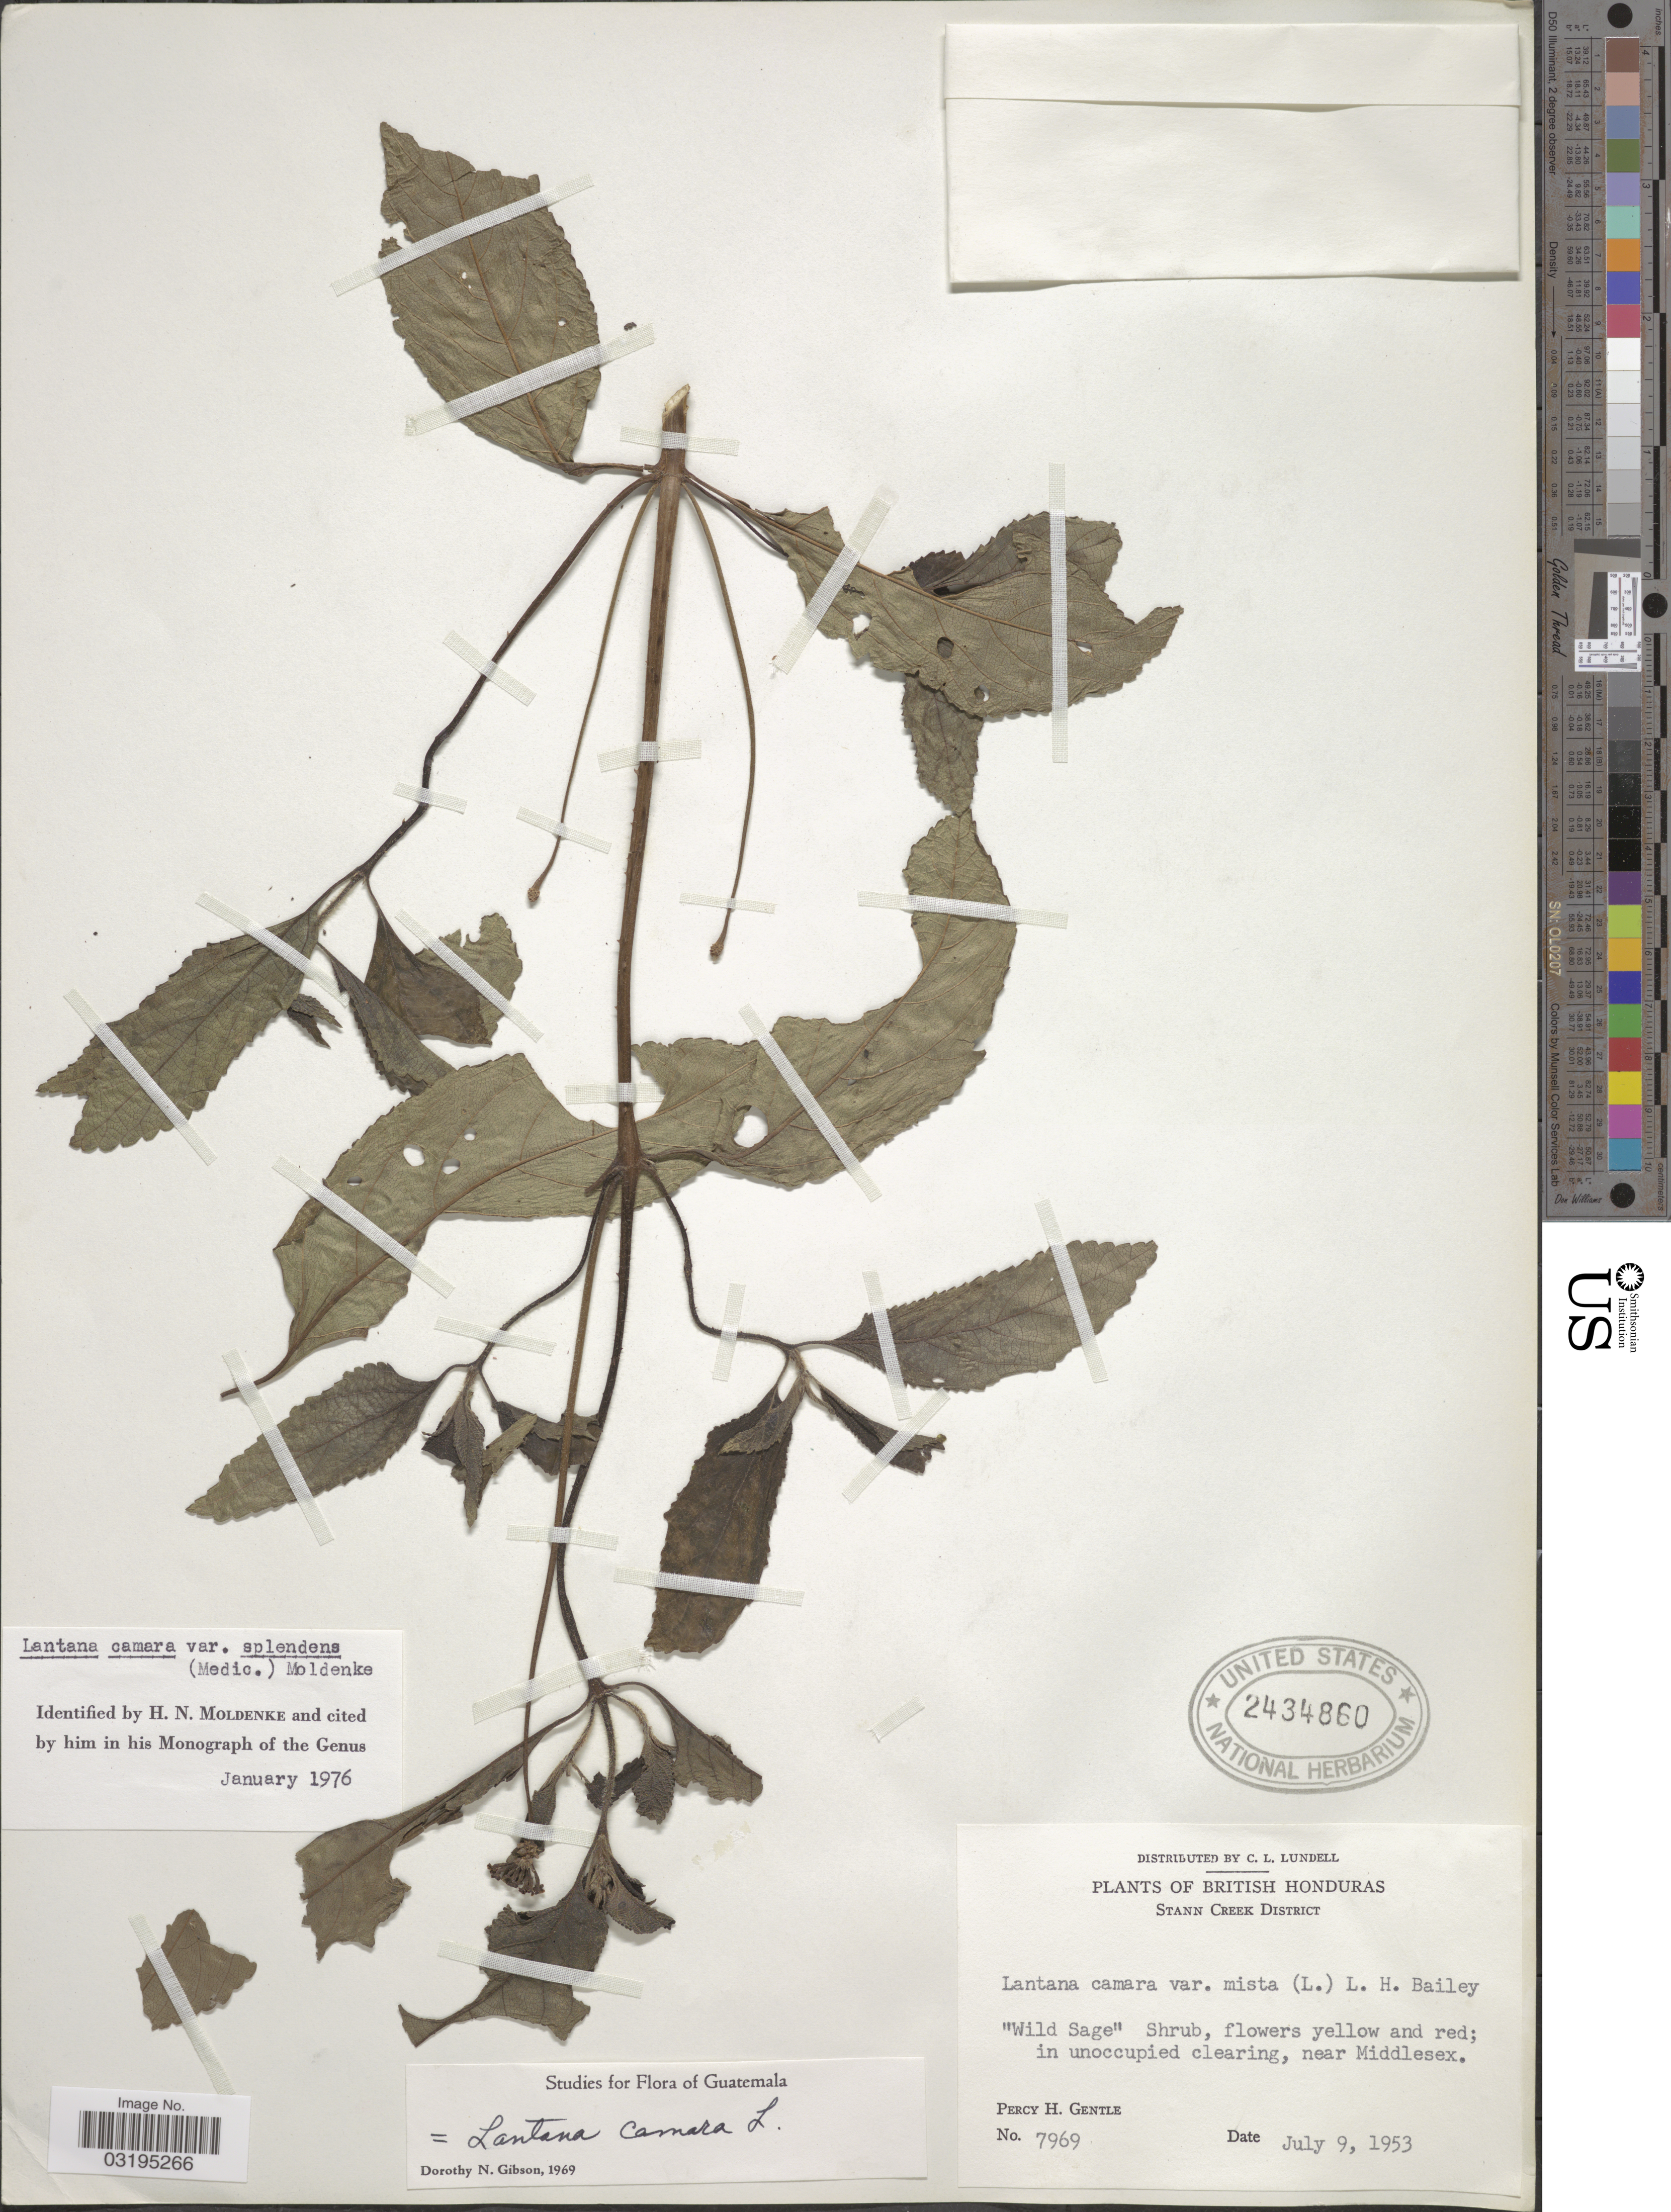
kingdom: Plantae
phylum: Tracheophyta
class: Magnoliopsida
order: Lamiales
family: Verbenaceae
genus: Lantana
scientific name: Lantana camara var. splendens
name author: Moldenke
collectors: P. H. Gentle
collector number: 7969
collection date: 1953-07-09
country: Belize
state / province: Stann Creek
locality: British Honduras. Stann Creek District. In occupied clearing, near Middlesex.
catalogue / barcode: US 2434860